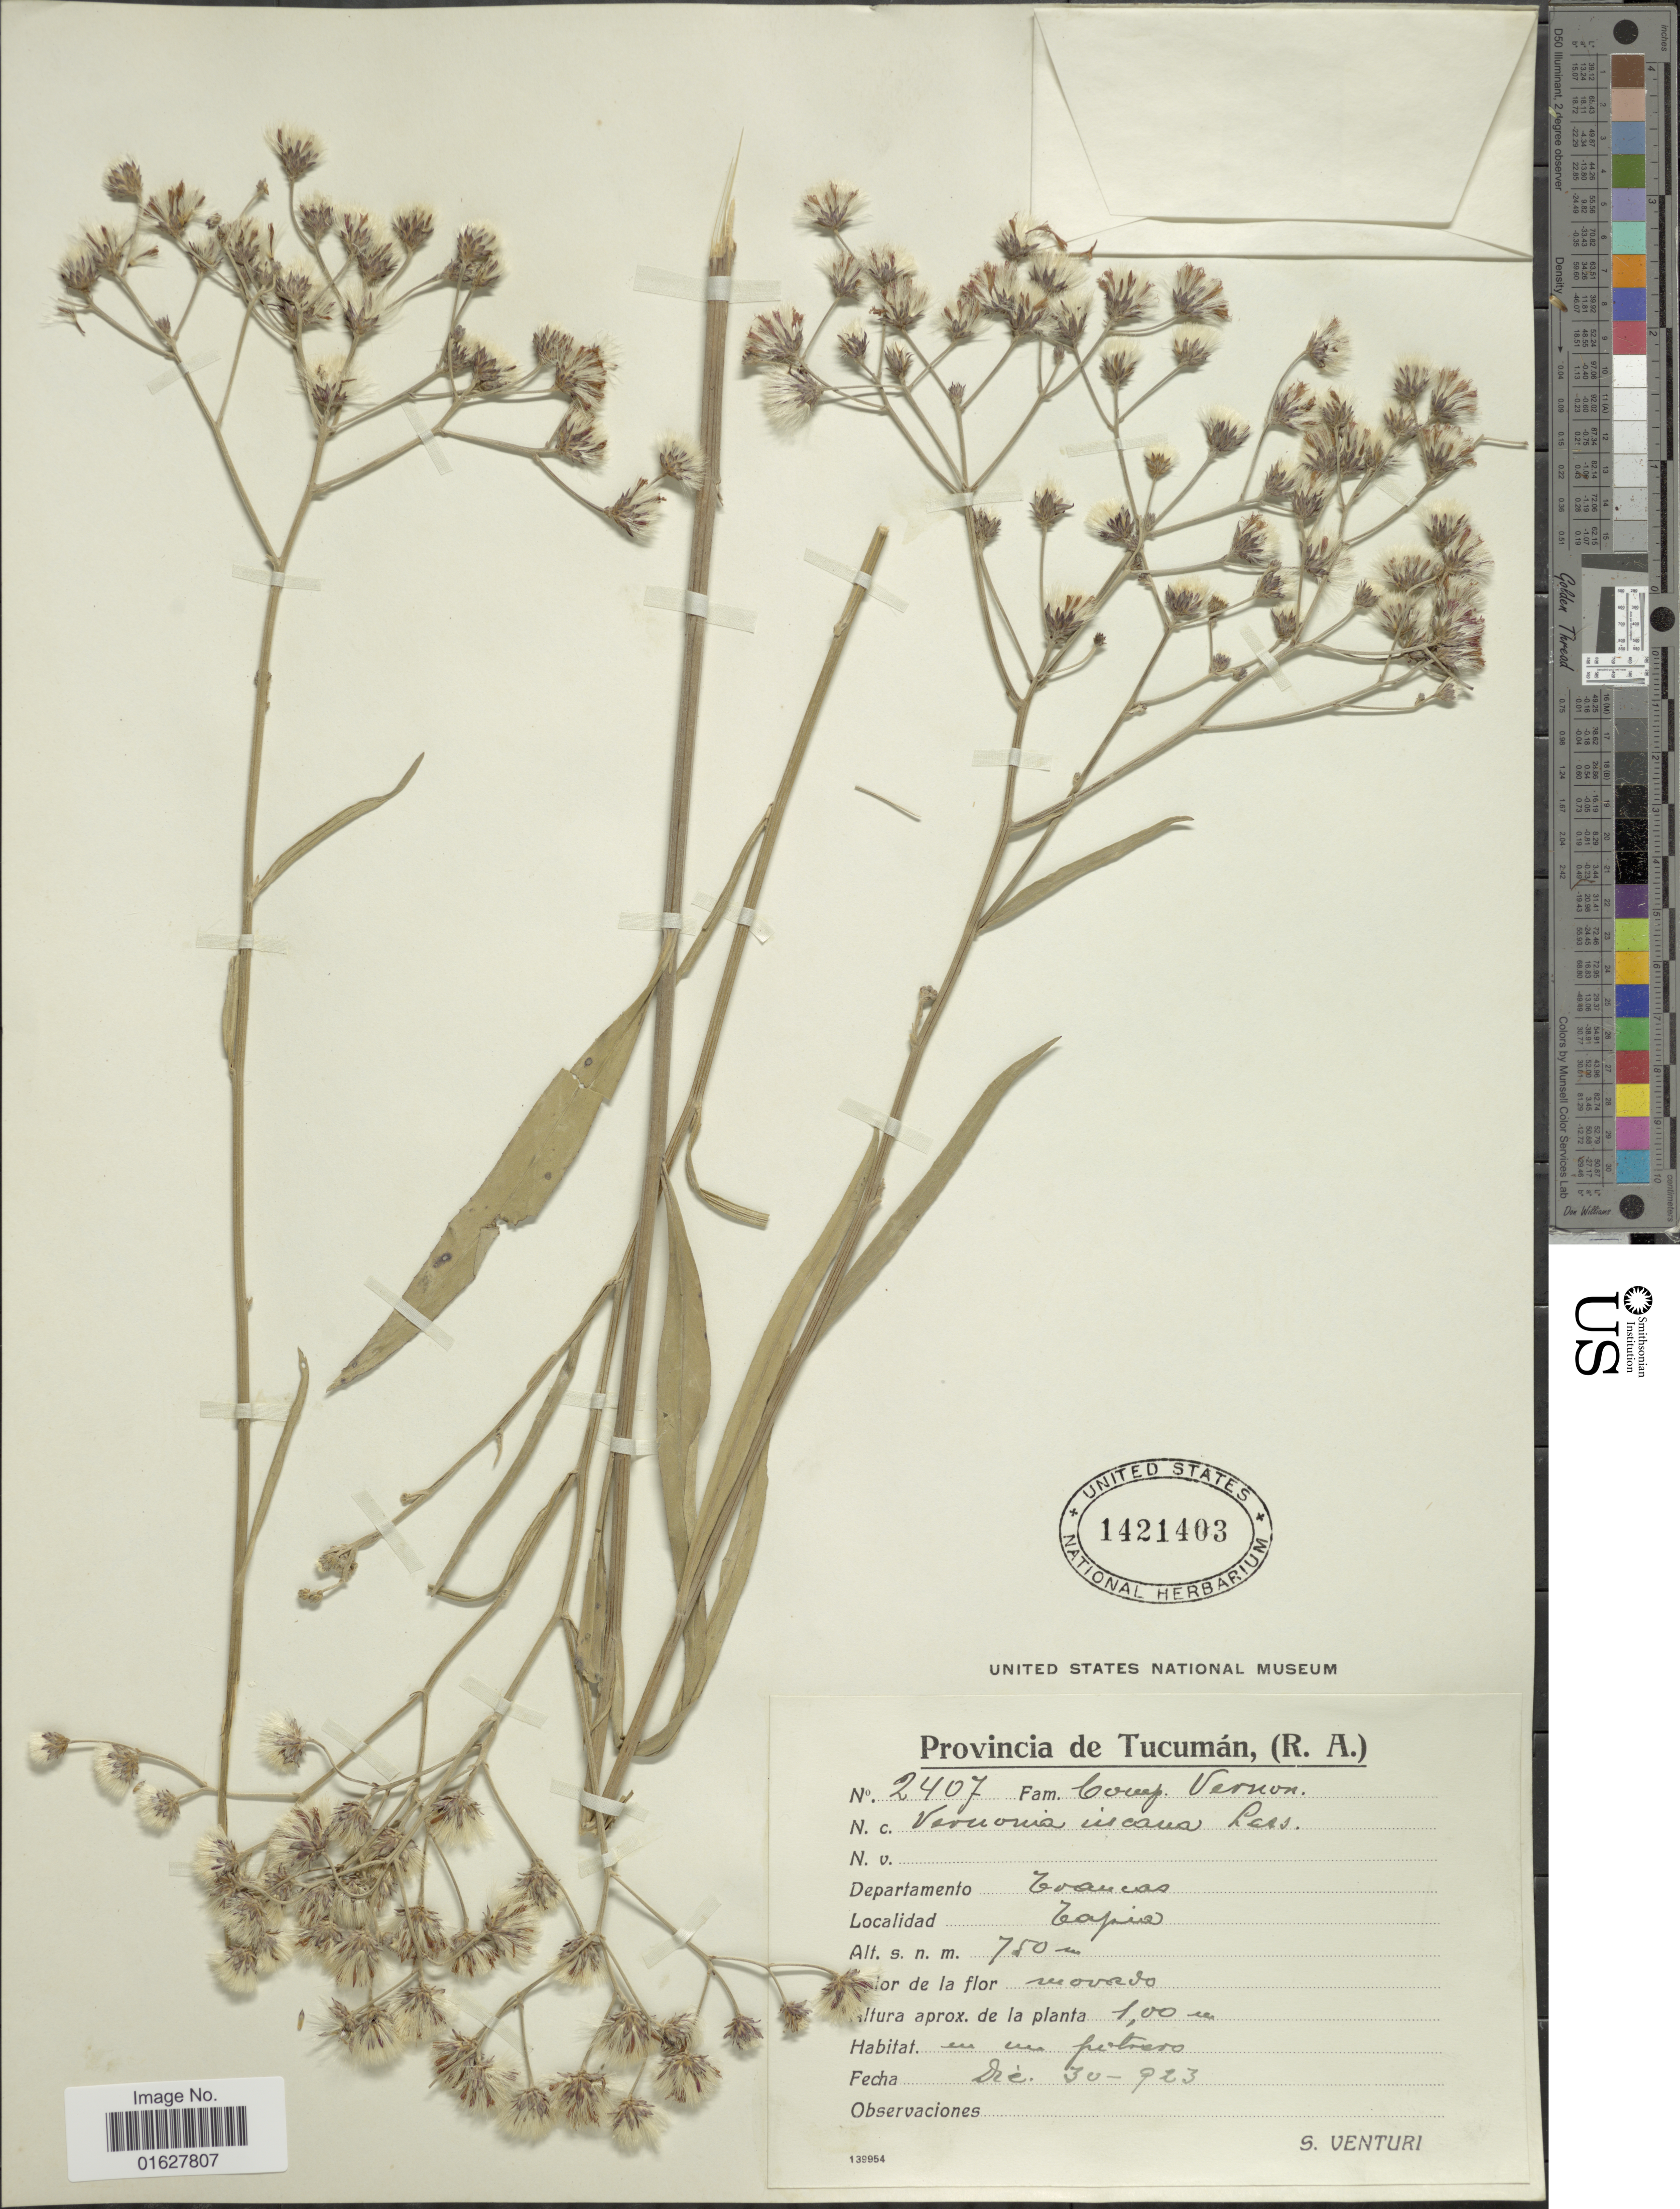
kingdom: Plantae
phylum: Tracheophyta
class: Magnoliopsida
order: Asterales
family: Asteraceae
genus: Vernonia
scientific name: Vernonia incana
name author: Less.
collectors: S. Venturi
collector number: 2407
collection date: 1923-12-30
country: Argentina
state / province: Tucumán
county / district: Trancas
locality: Tapia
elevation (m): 750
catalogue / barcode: US 1421403